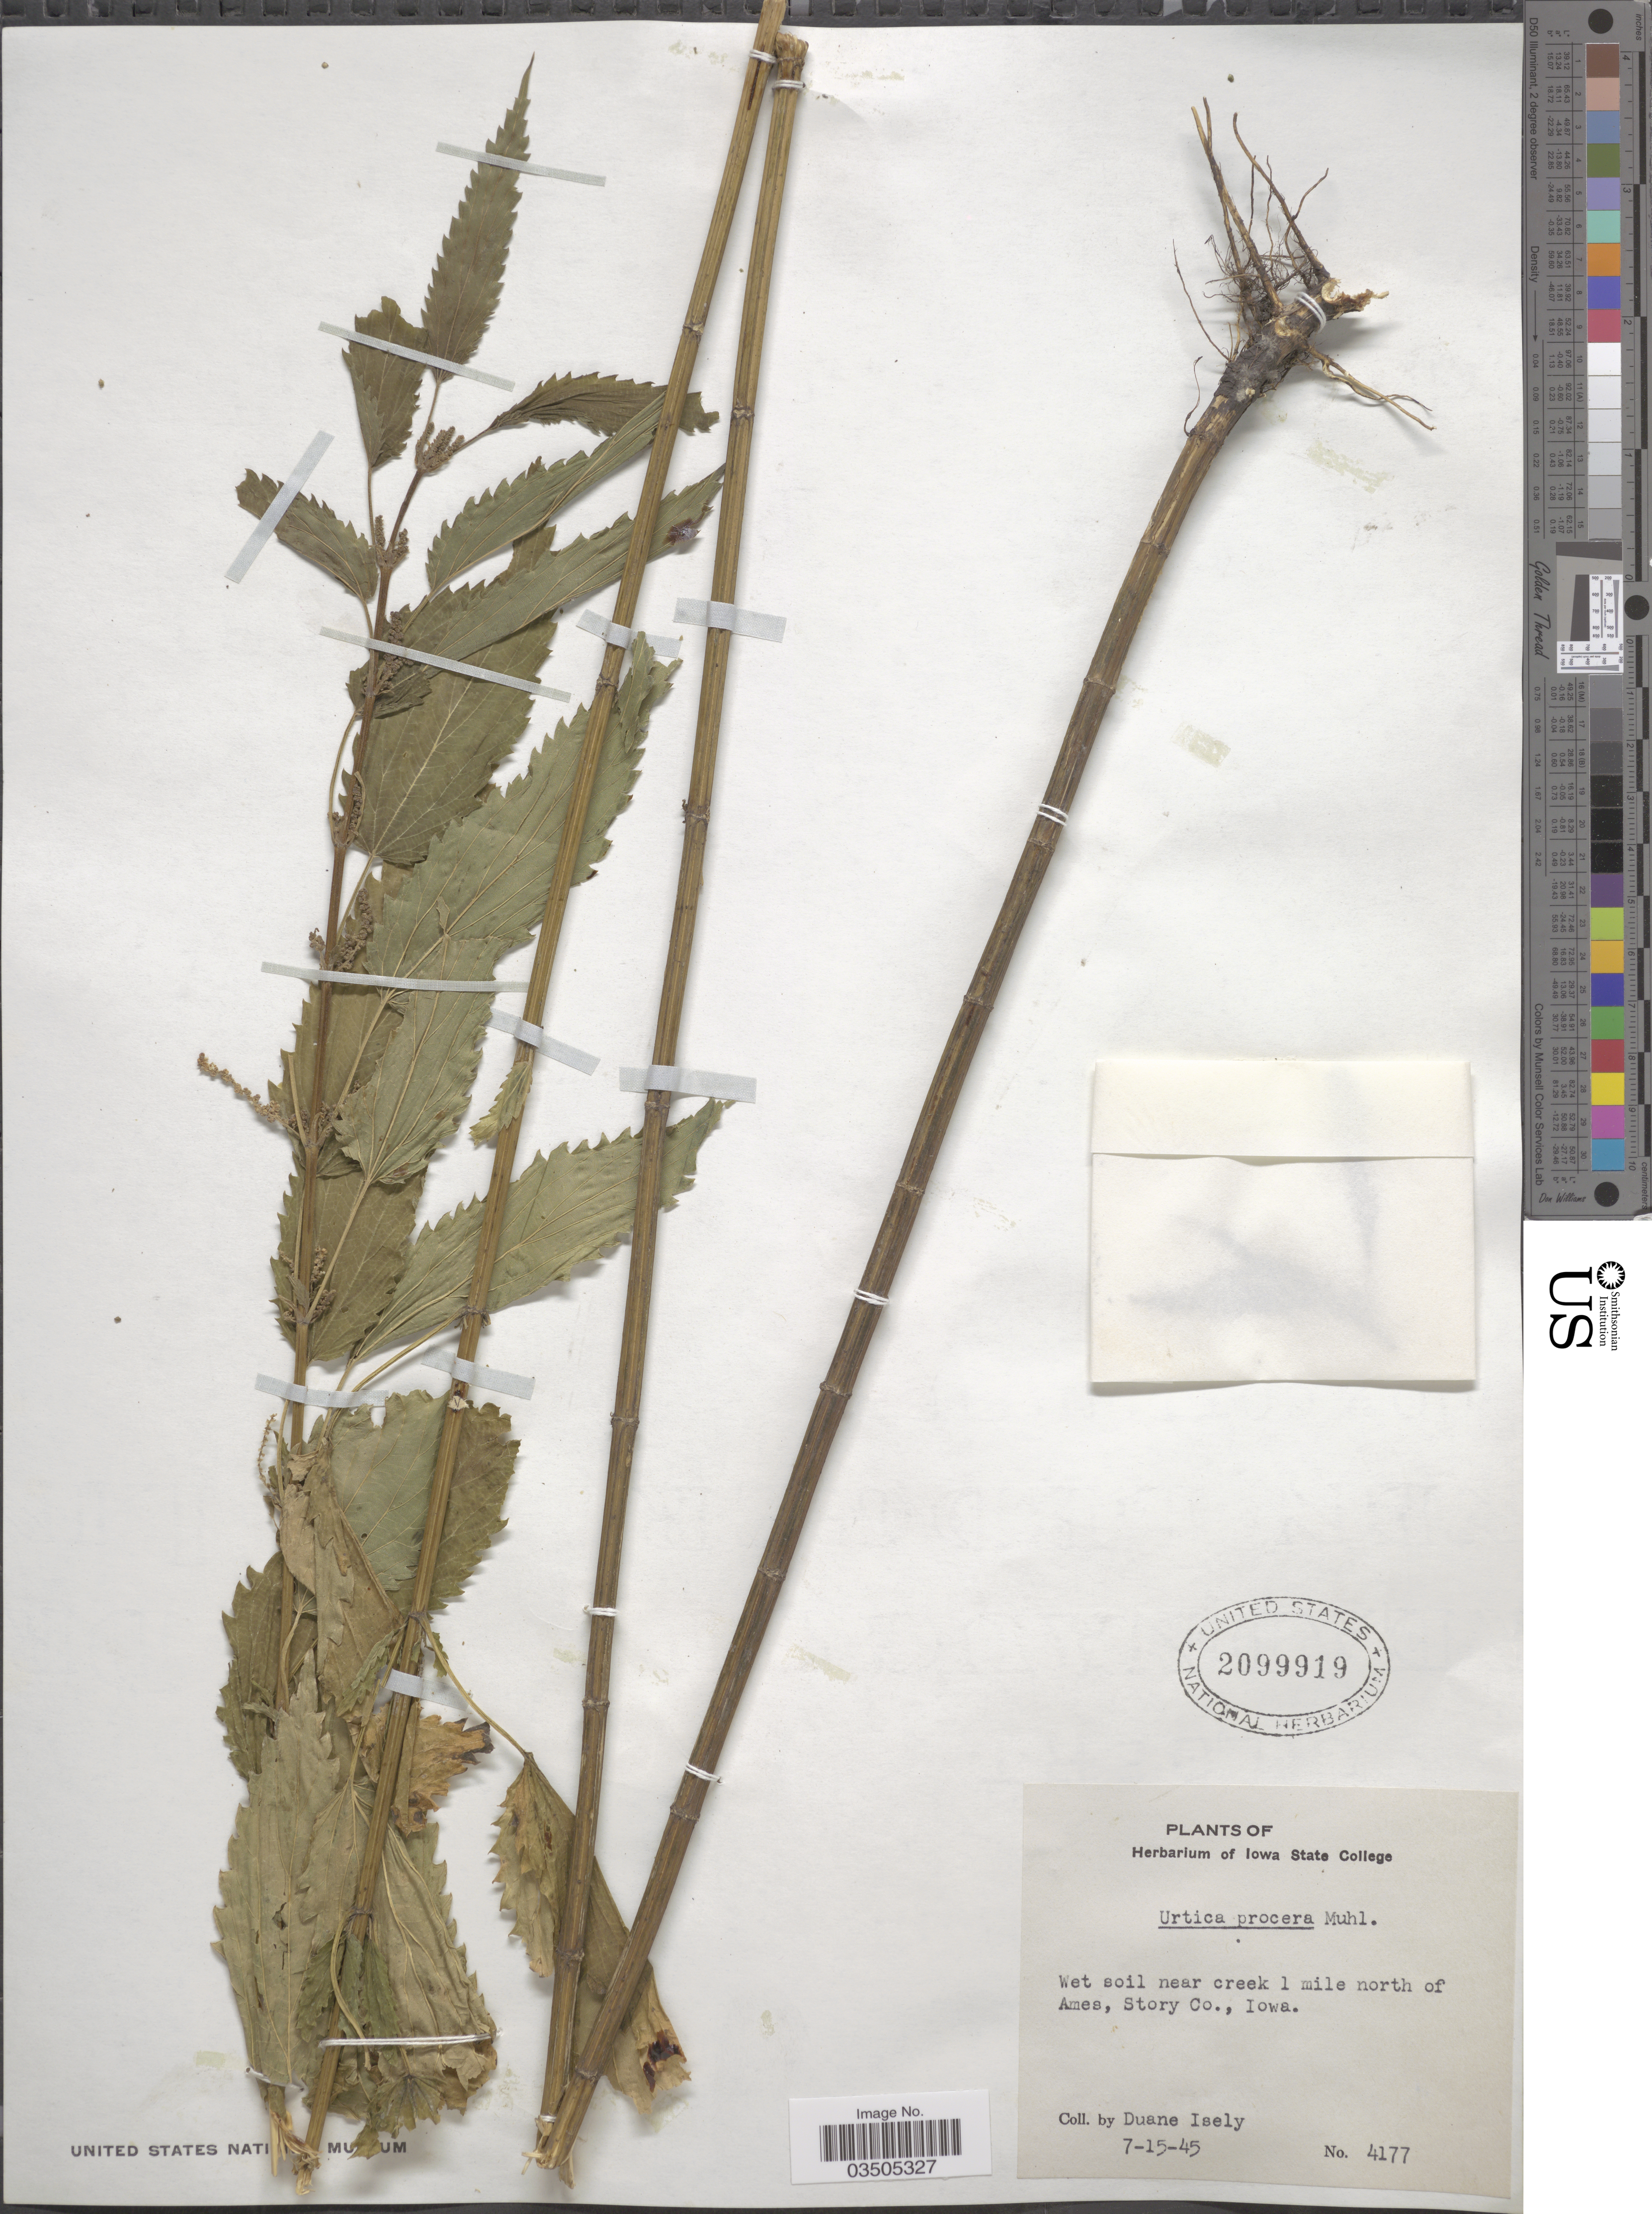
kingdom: Plantae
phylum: Tracheophyta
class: Magnoliopsida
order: Rosales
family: Urticaceae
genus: Urtica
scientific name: Urtica dioica subsp. gracilis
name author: L.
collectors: D. Isely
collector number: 4177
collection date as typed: Transcribed d/m/y: 15/7/45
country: United States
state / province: Iowa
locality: Near creek 1 mile north of Ames, Story Co.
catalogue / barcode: US 2099919